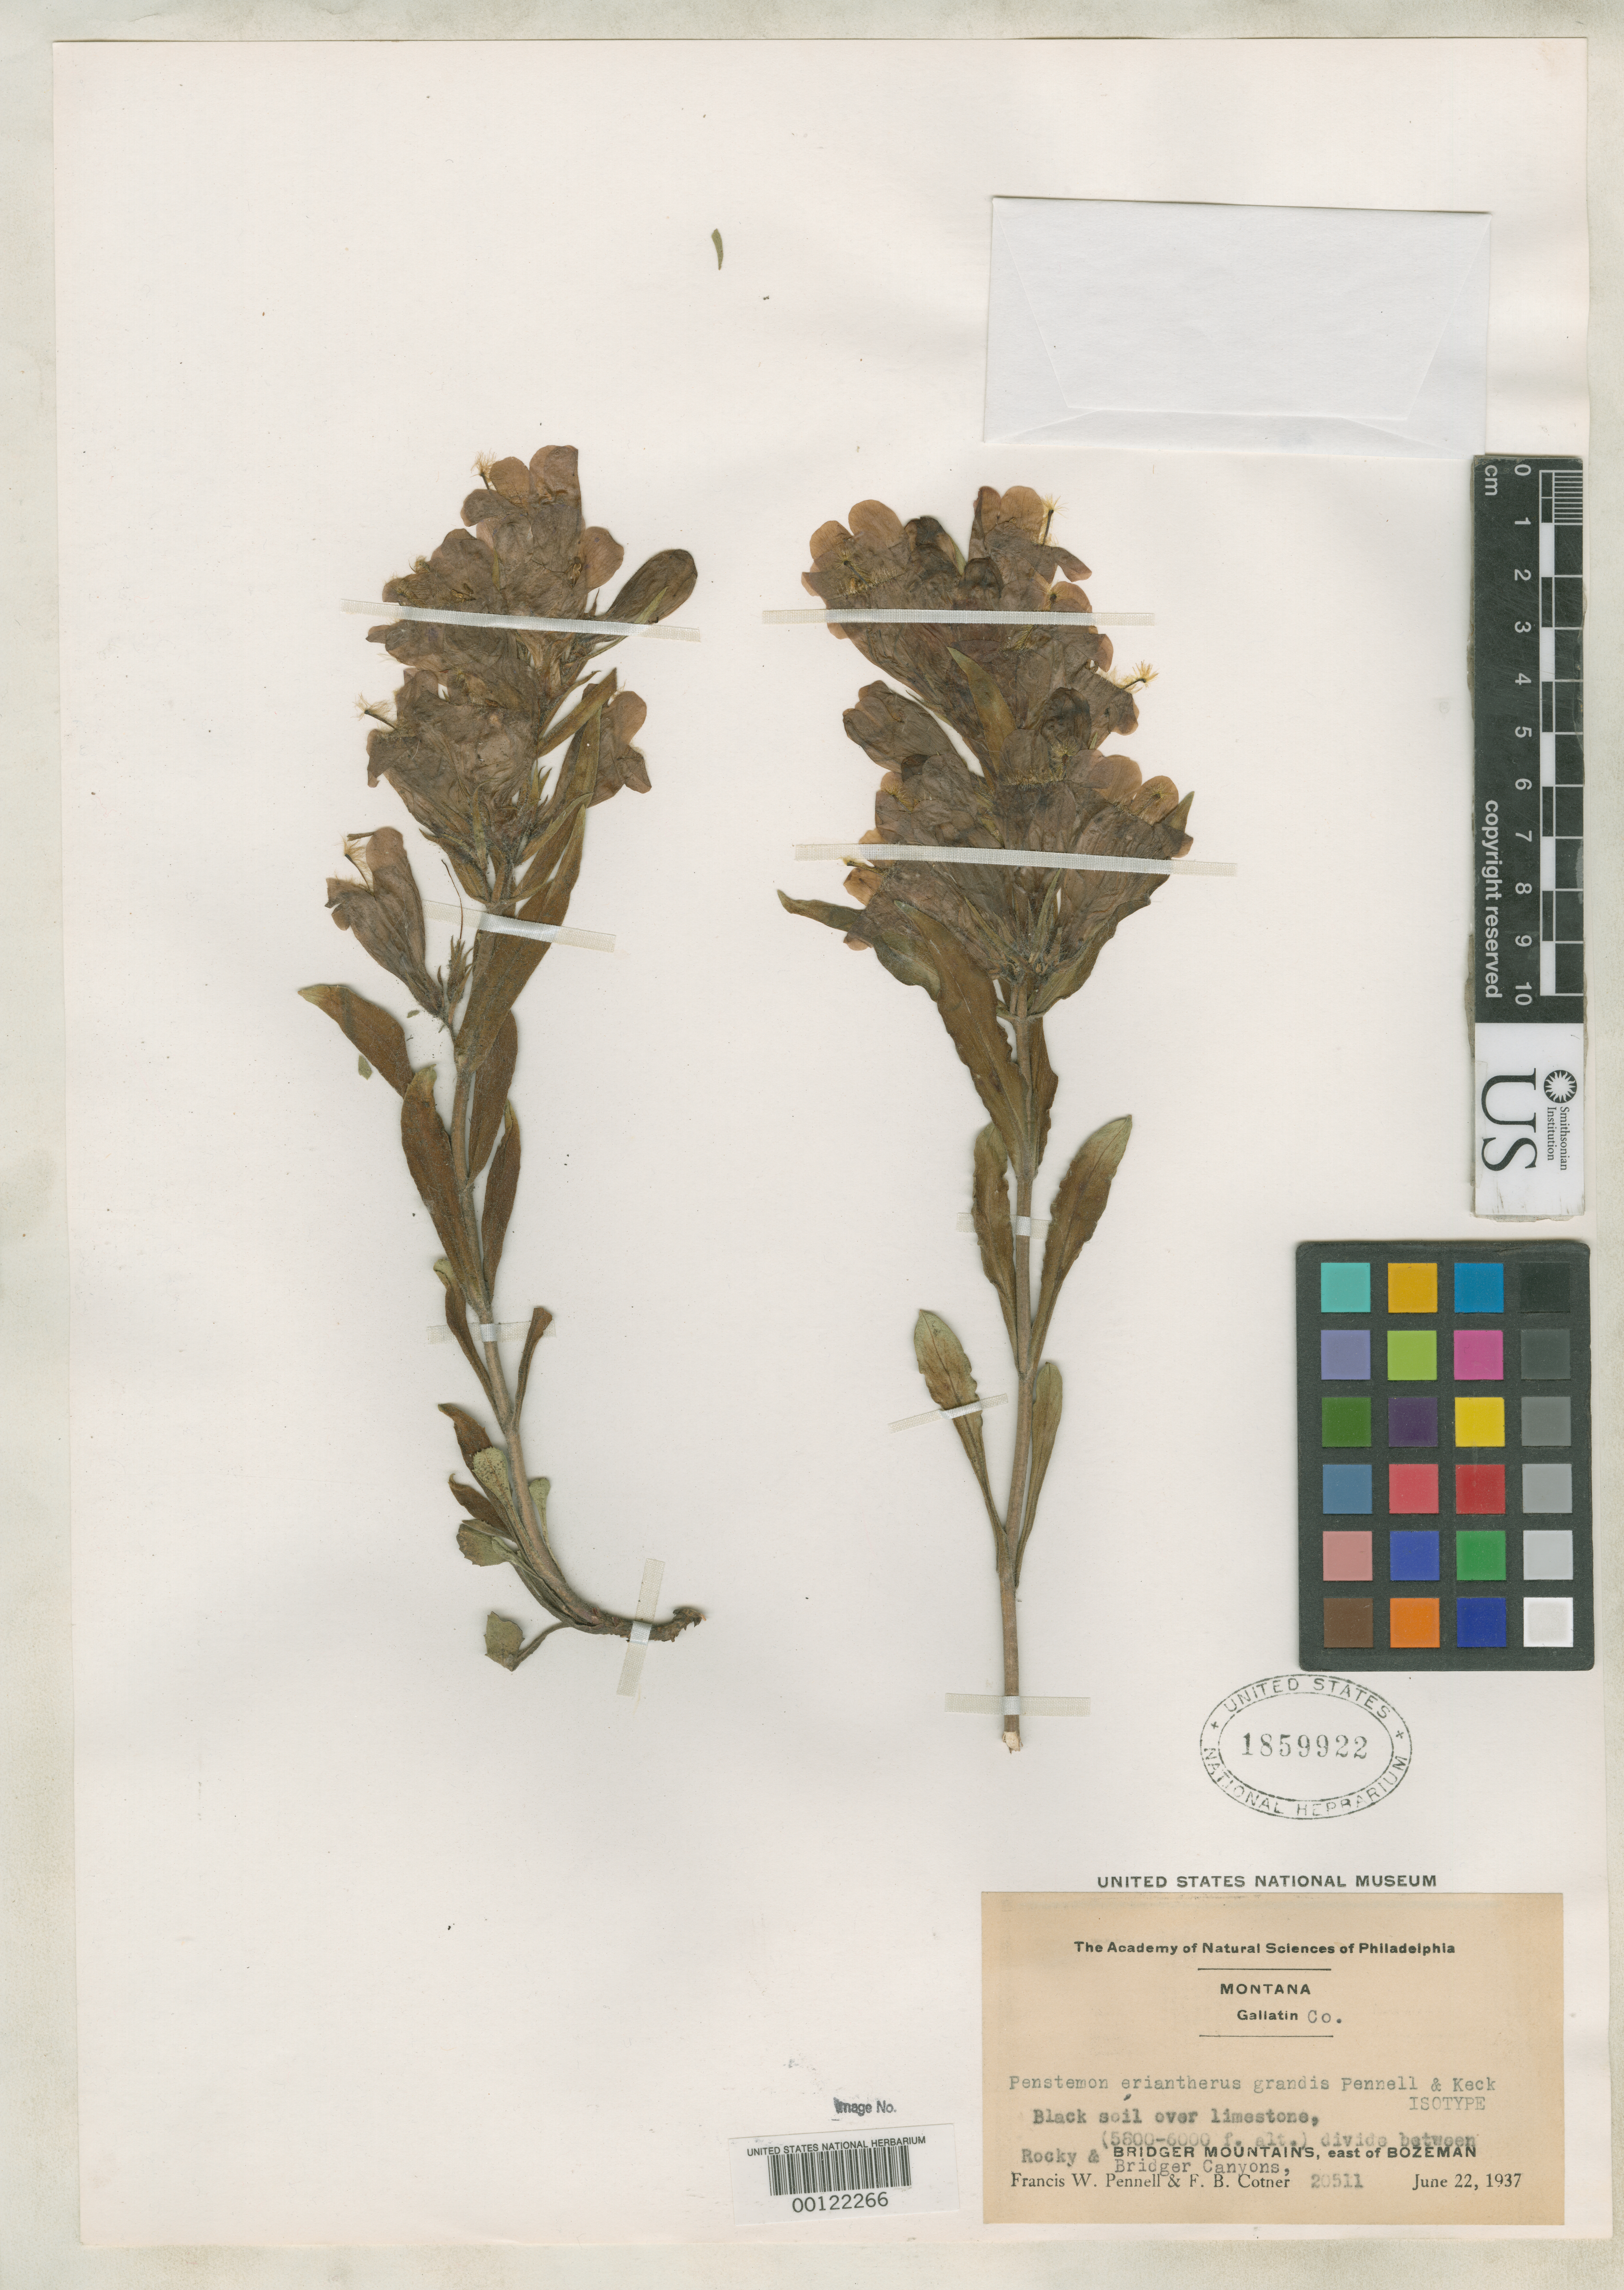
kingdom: Plantae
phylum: Tracheophyta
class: Magnoliopsida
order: Lamiales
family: Plantaginaceae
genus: Penstemon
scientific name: Penstemon eriantherus var. grandis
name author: Pennell & D.D. Keck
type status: Isotype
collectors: F. W. Pennell & F. Cotner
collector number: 20511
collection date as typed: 22 Jun 1937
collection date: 1937-06-22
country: United States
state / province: Montana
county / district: Gallatin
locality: Bozeman.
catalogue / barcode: US 1859922